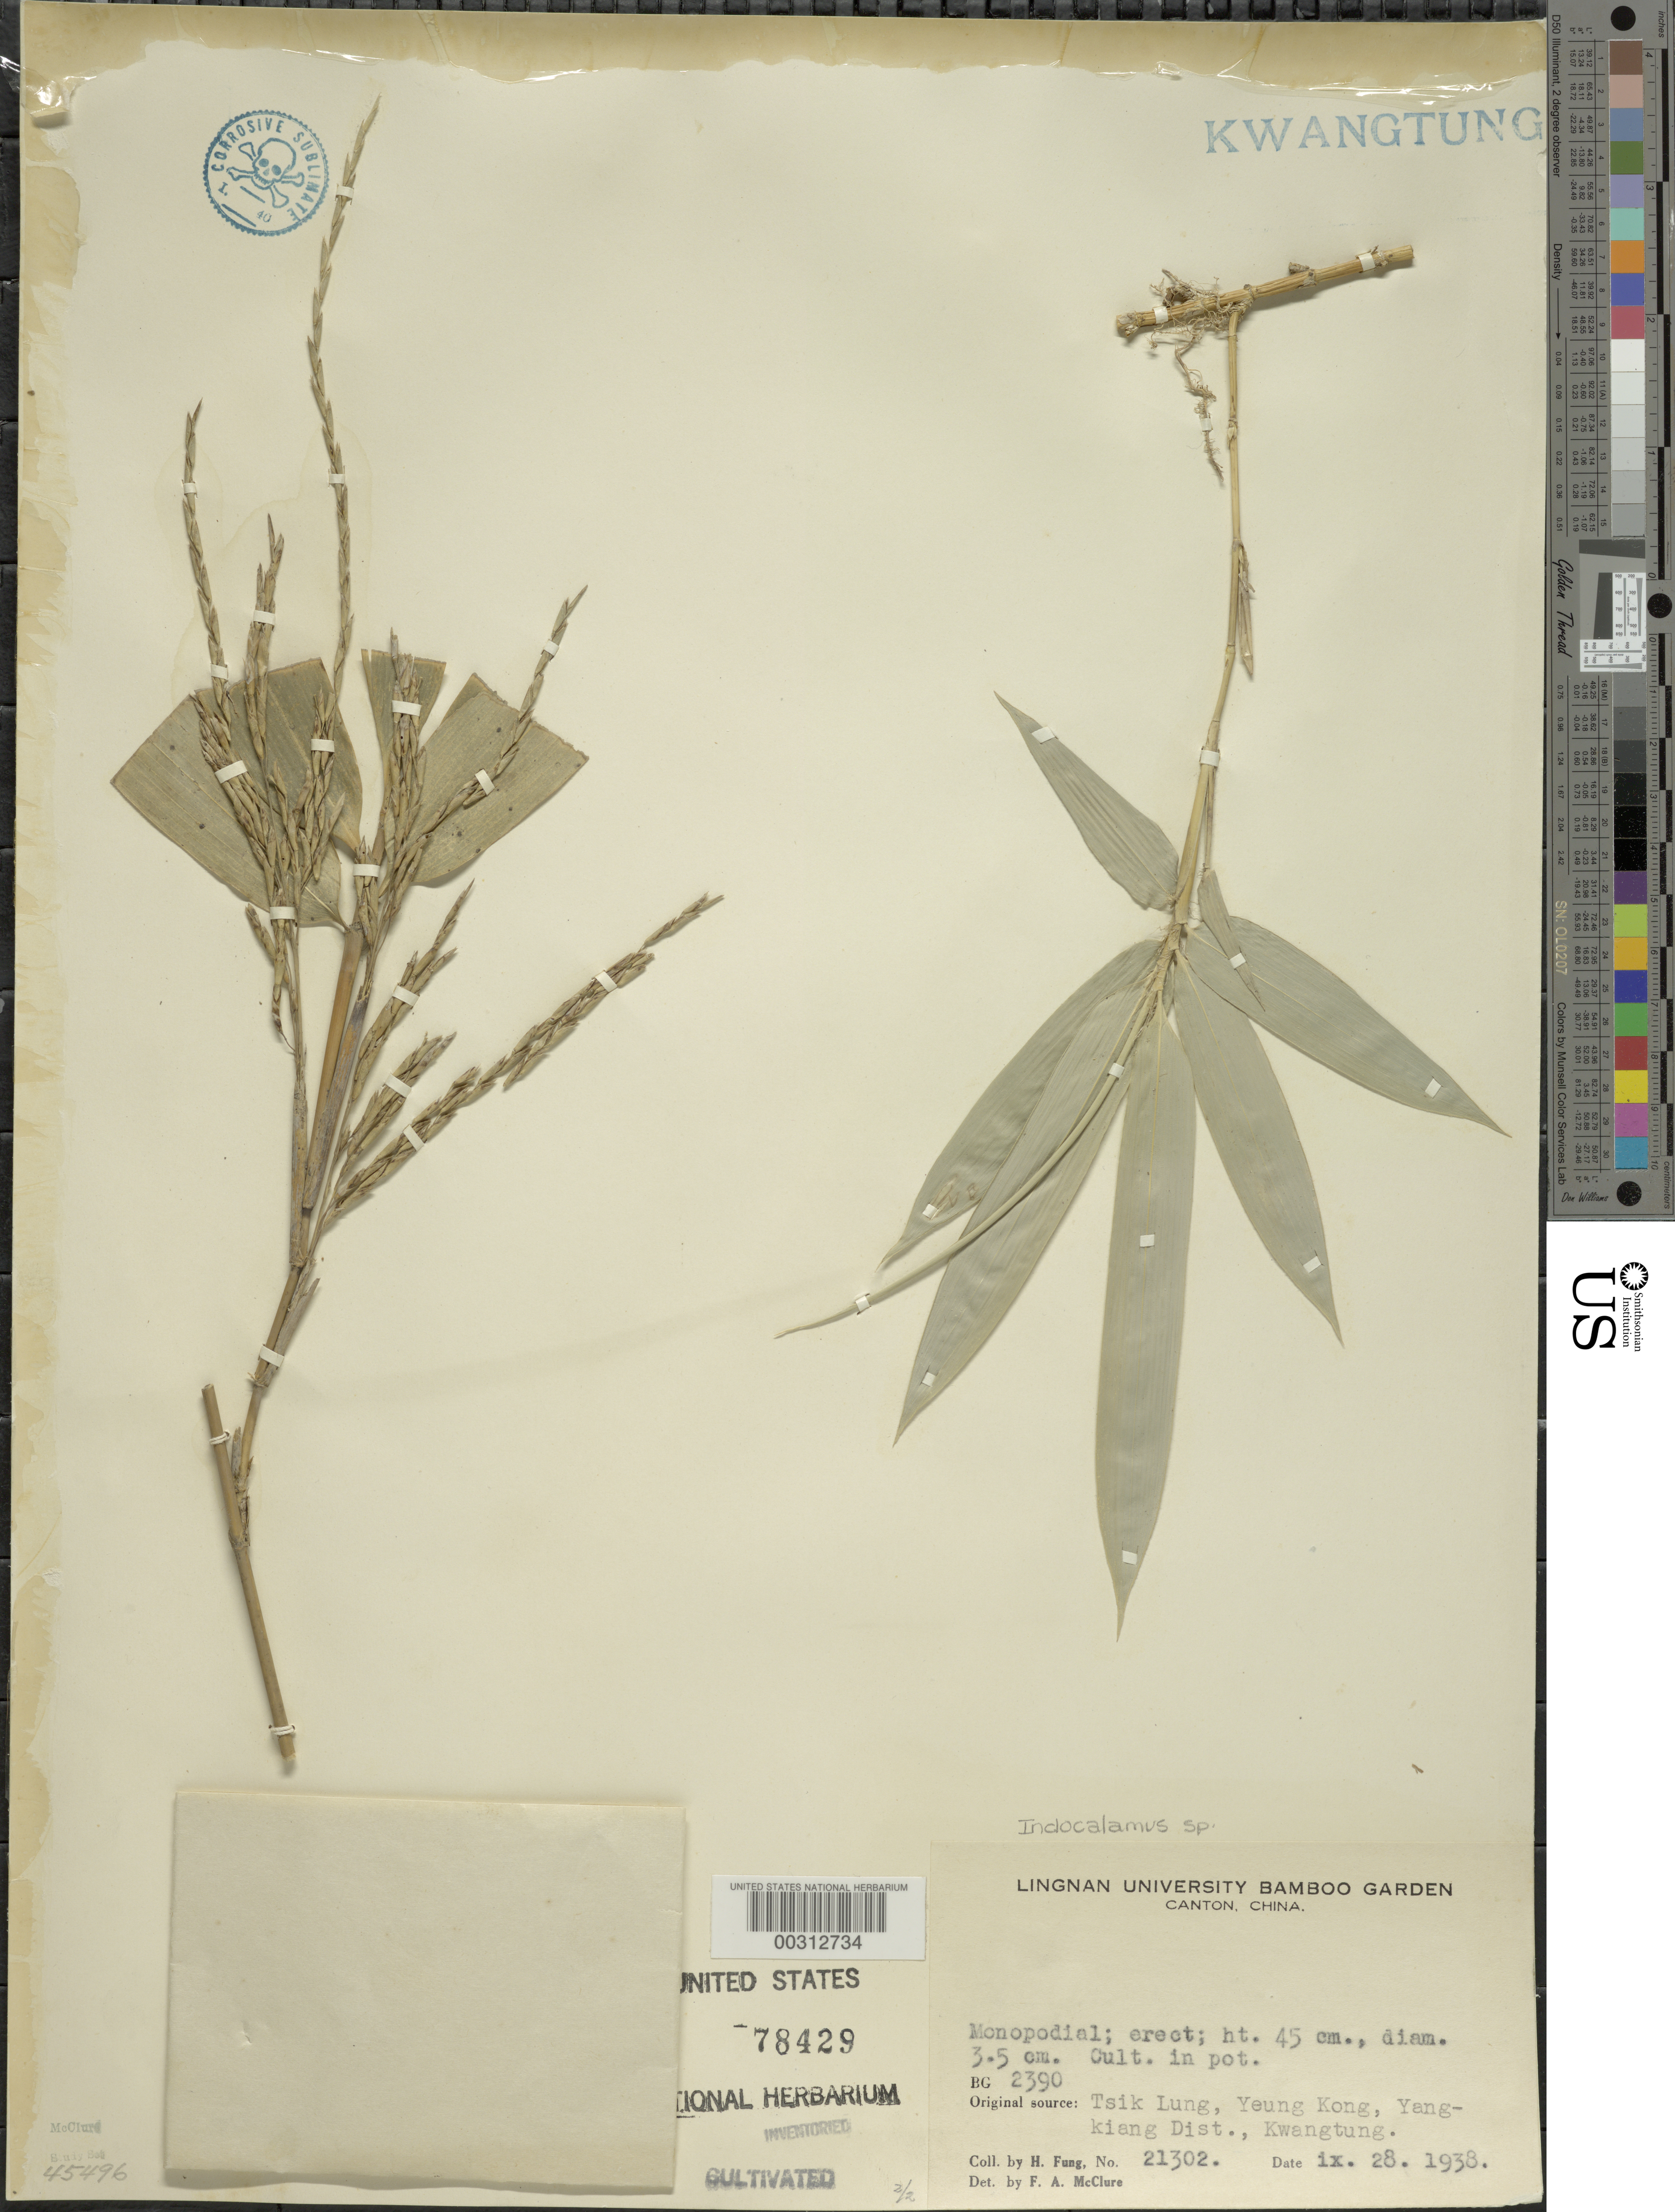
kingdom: Plantae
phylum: Tracheophyta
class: Liliopsida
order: Poales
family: Poaceae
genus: Indocalamus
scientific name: Indocalamus sp.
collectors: H. L. Fung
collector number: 21302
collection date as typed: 28 Sep 1938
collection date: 1938-09-28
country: China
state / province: Guangdong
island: Honam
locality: Lingnan univ. bg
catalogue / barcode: US 78429